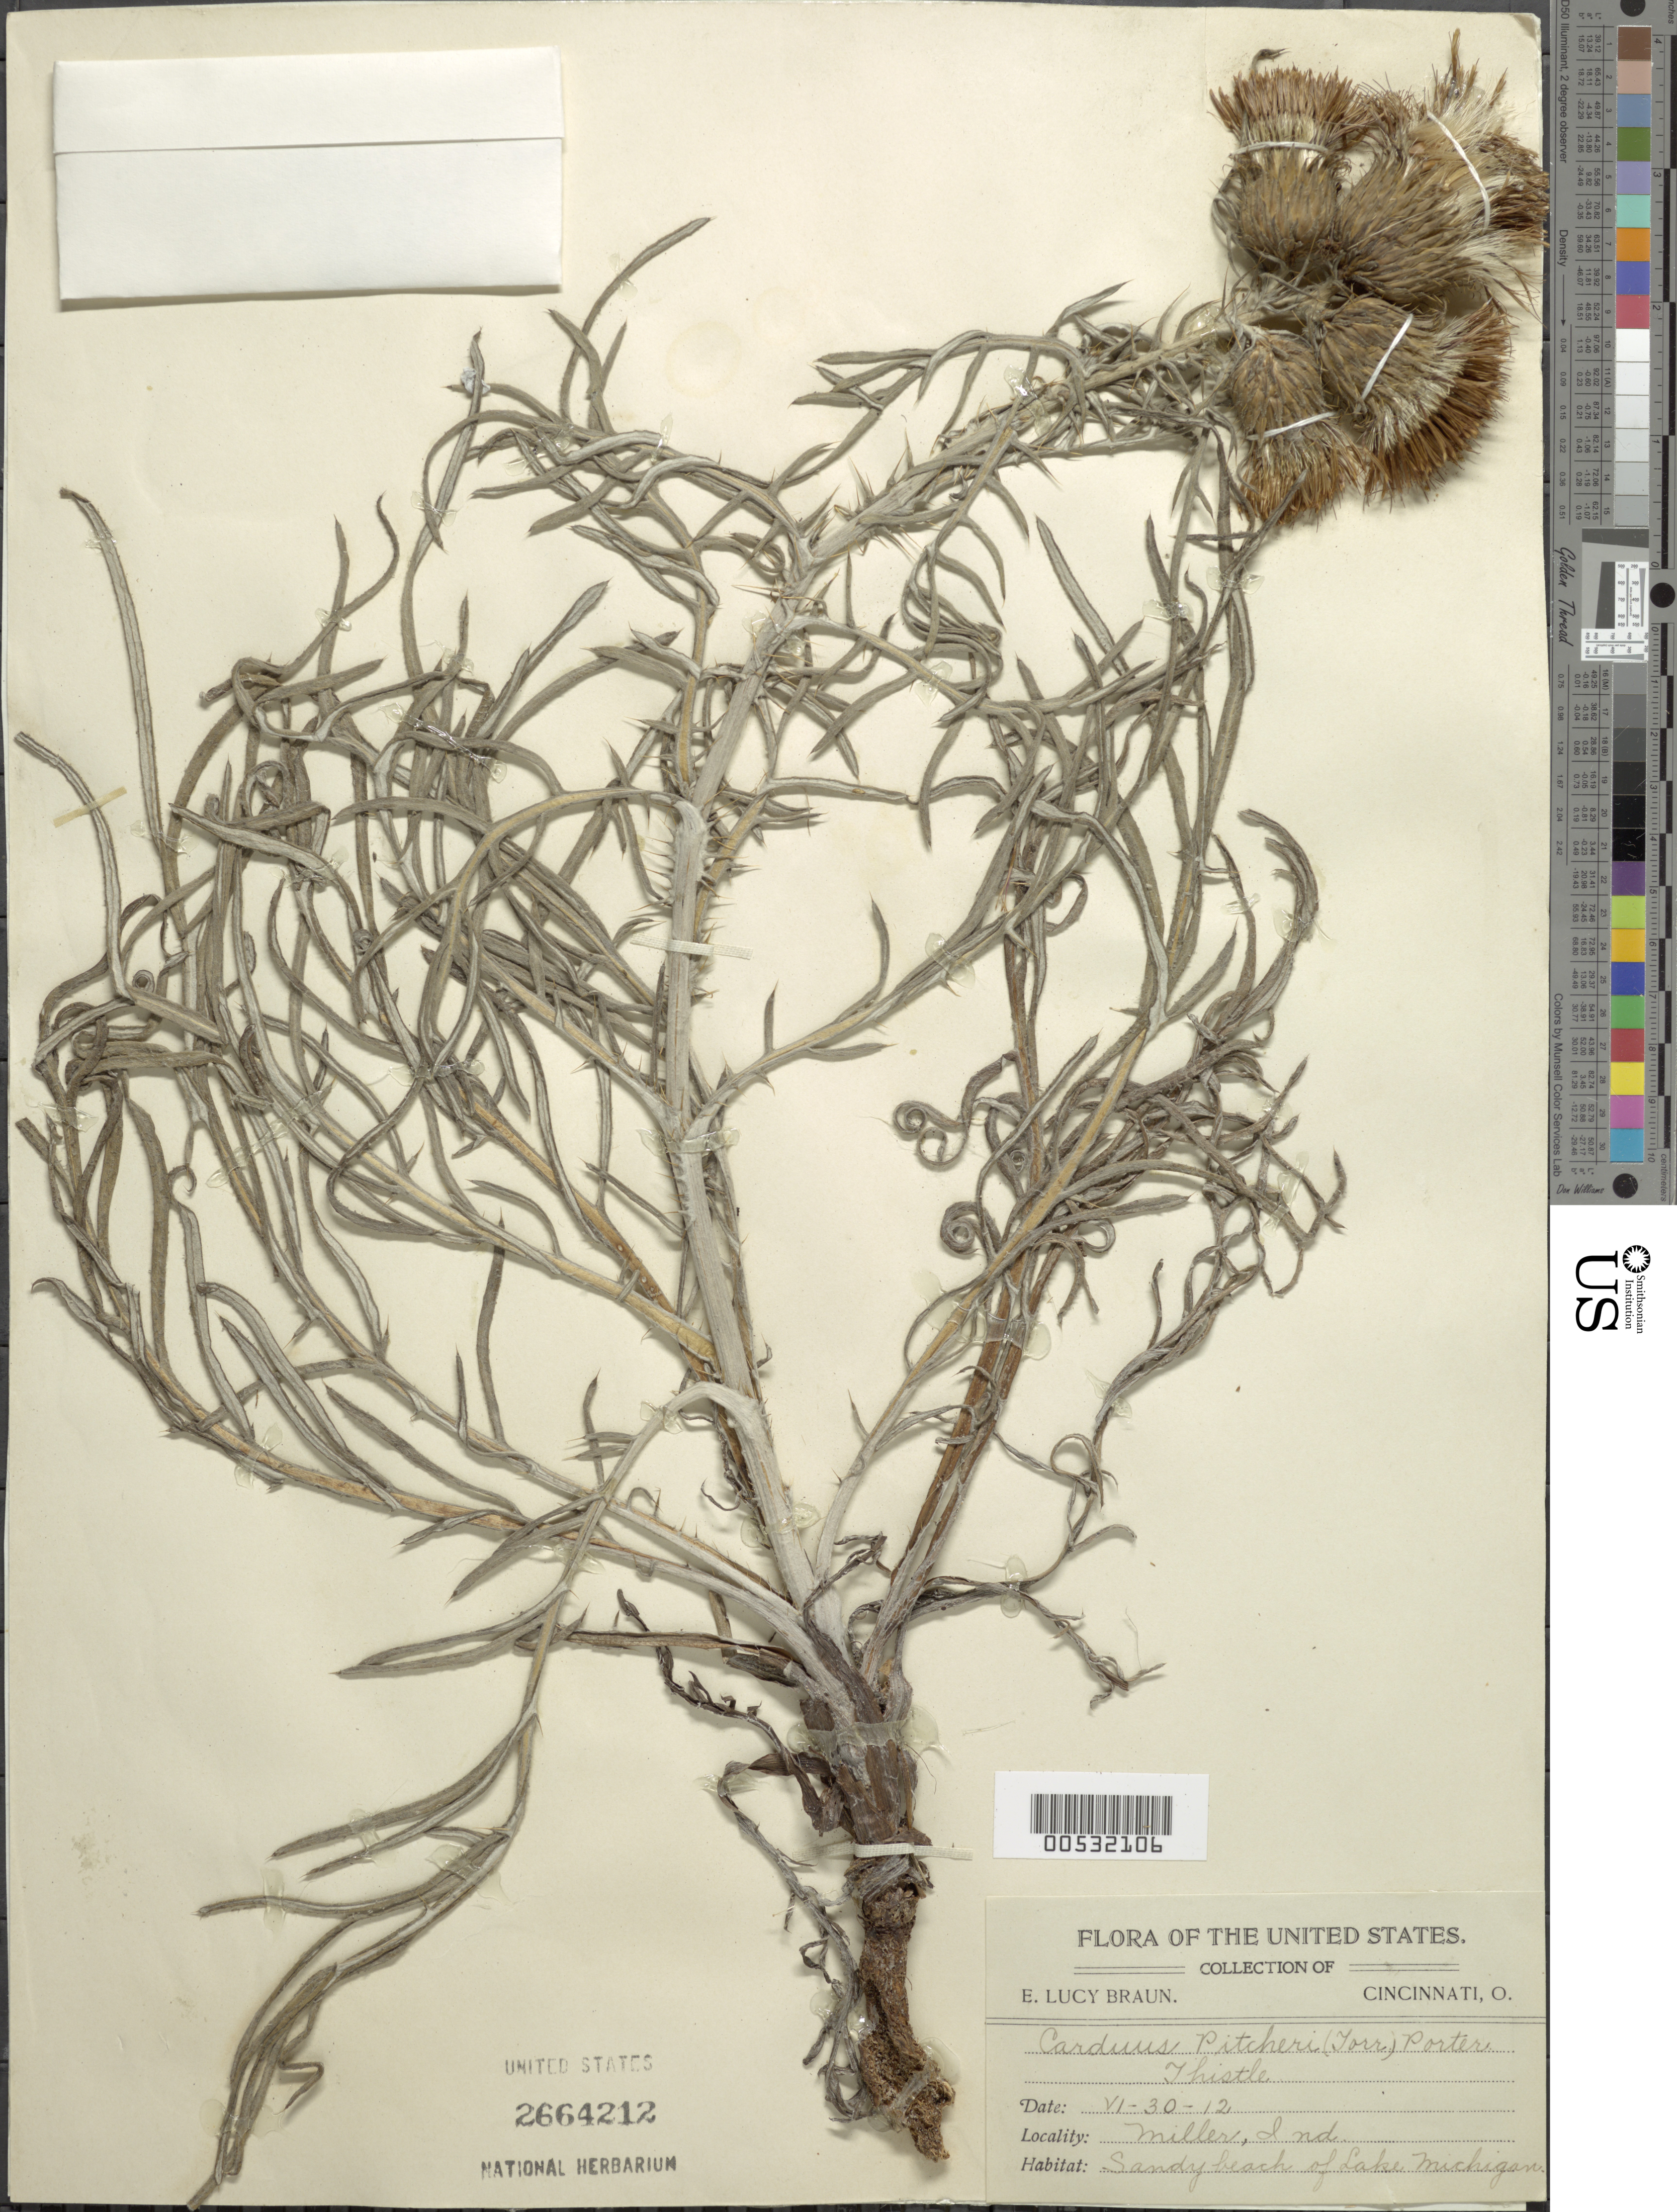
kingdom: Plantae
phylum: Tracheophyta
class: Magnoliopsida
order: Asterales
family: Asteraceae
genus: Cirsium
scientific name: Cirsium pitcheri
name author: (Torr. ex Eaton) Torr. & A. Gray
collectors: E. L. Braun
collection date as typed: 30 Jun 1912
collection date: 1912-06-30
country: United States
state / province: Indiana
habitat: Sandy beach.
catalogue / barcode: US 2664212